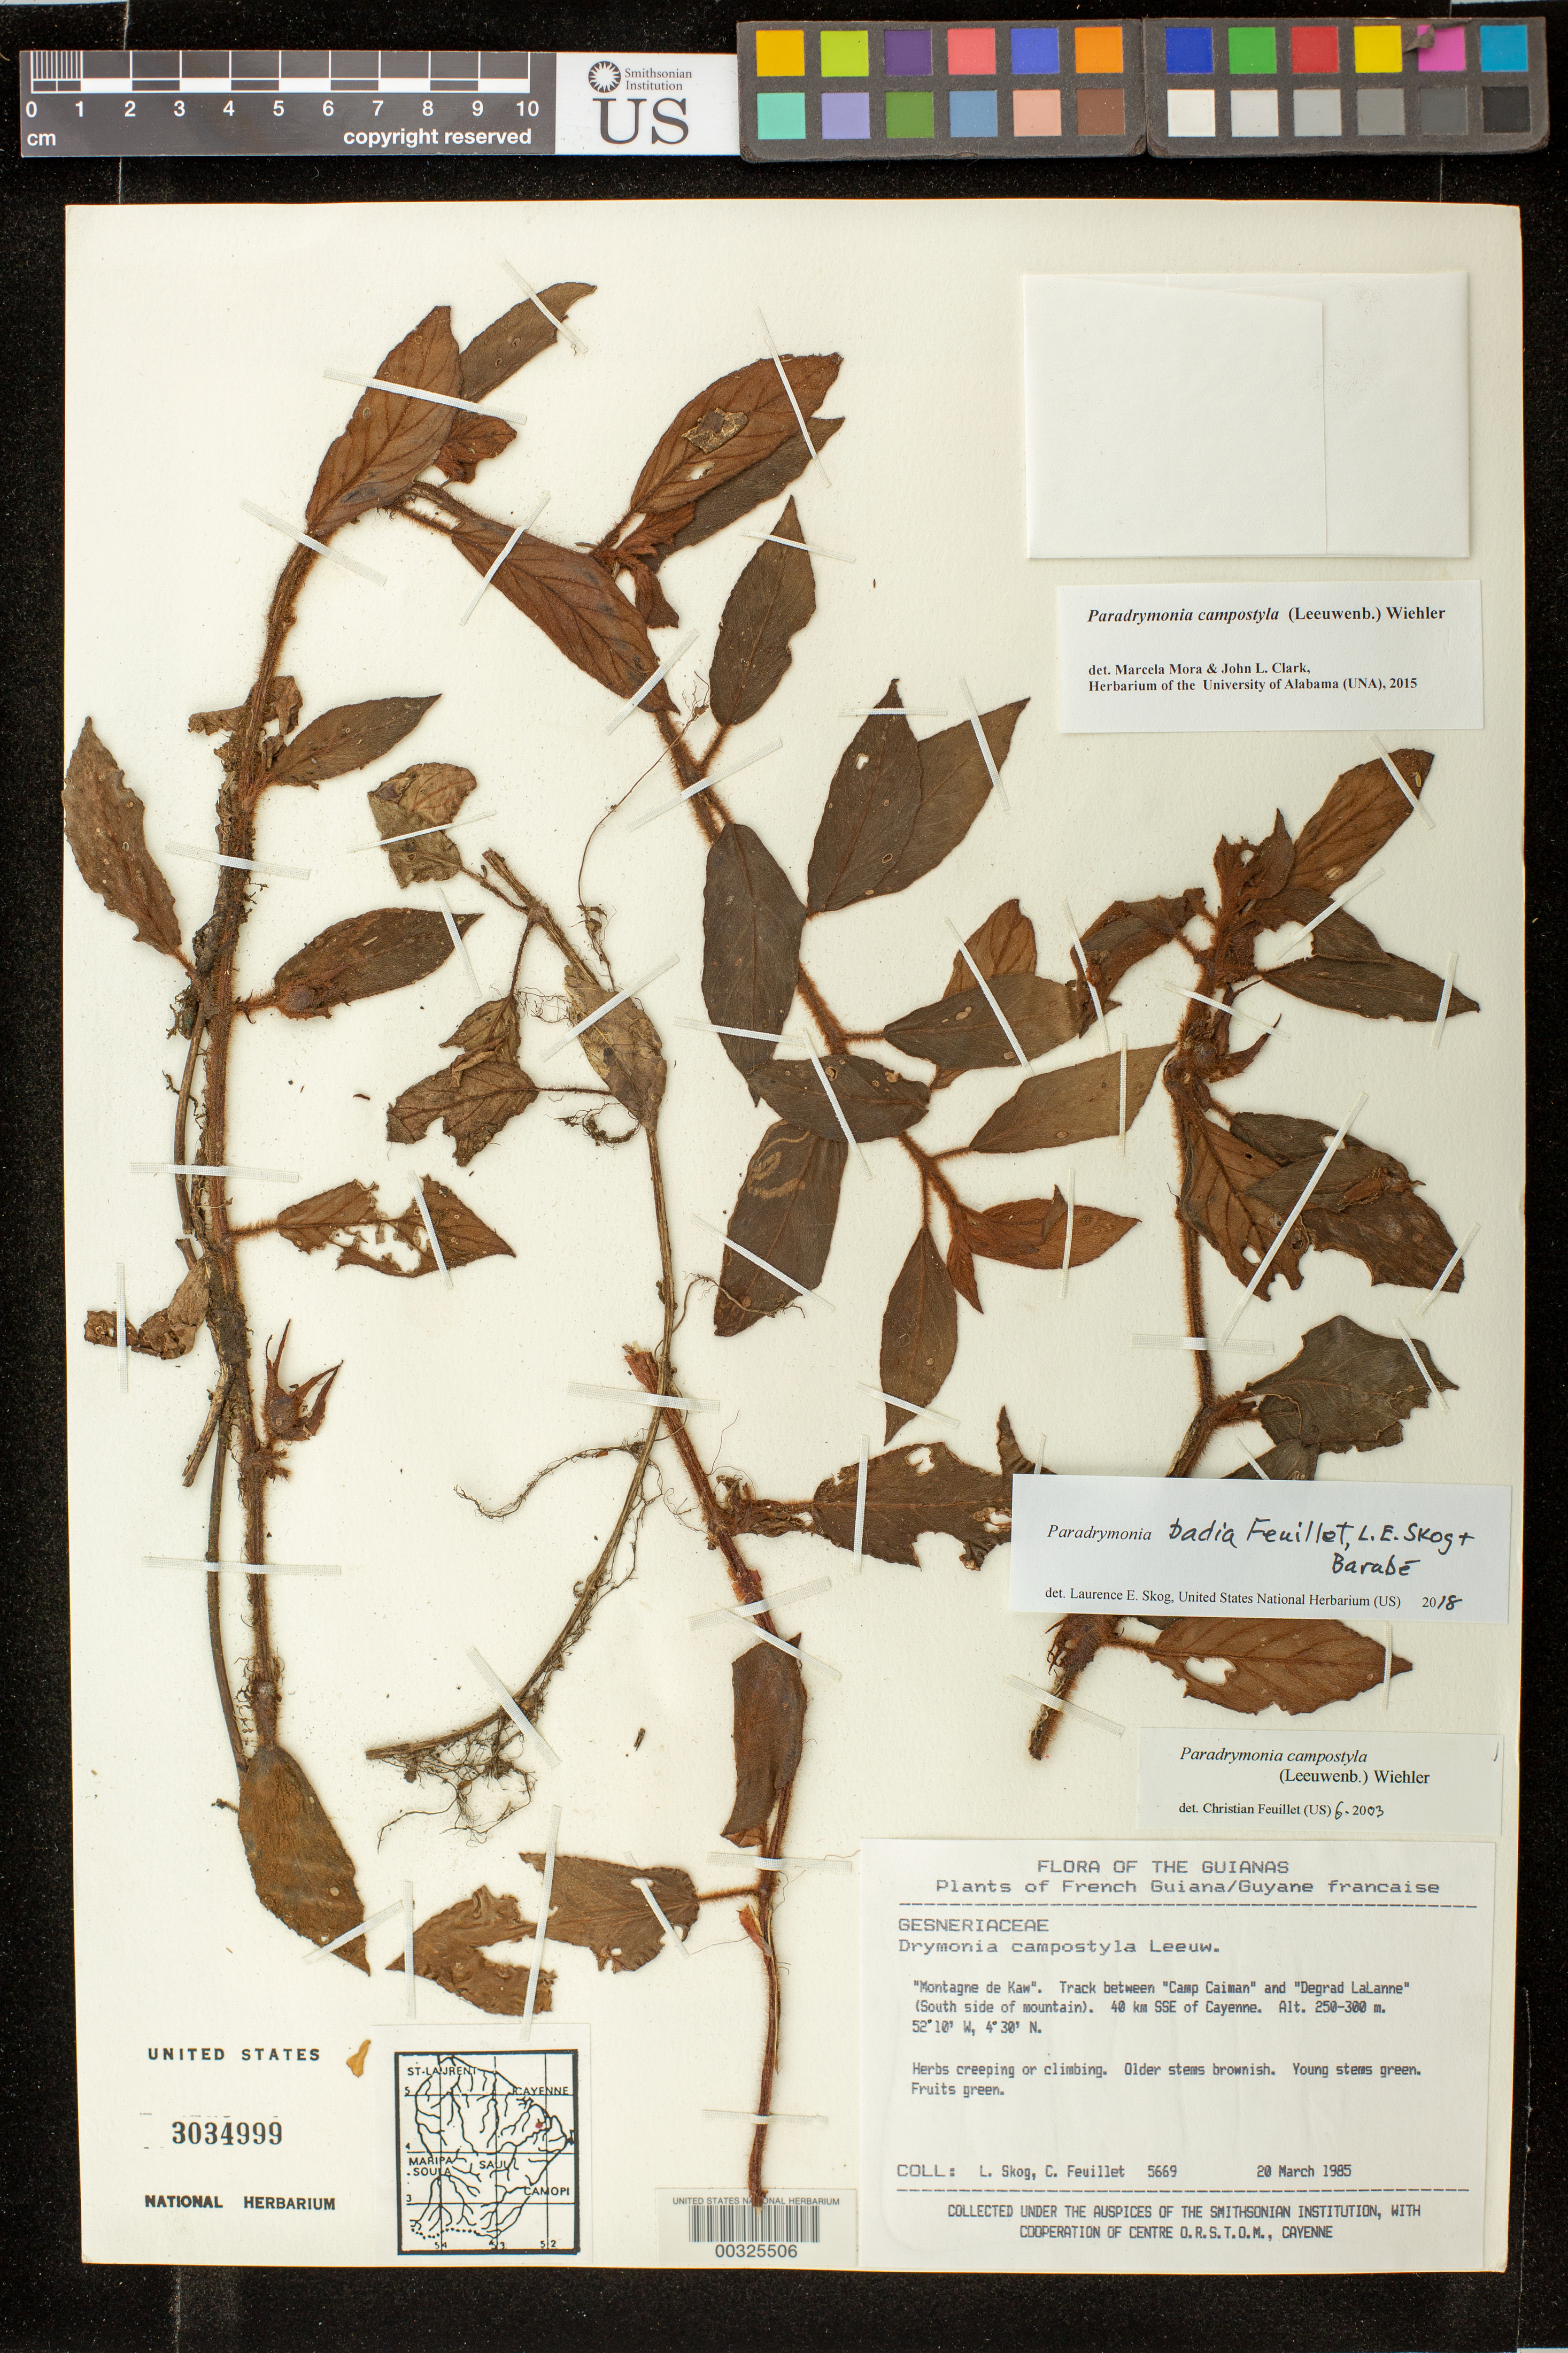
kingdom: Plantae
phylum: Tracheophyta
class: Magnoliopsida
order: Lamiales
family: Gesneriaceae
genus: Paradrymonia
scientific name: Paradrymonia badia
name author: Feuillet et al.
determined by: Skog, Laurence E.; Feuillet, C.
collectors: L. E. Skog & C. Feuillet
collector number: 5669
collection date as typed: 20 Mar 1985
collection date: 1985-03-20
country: French Guiana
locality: Montagne de Kaw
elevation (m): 250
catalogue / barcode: US 3034999